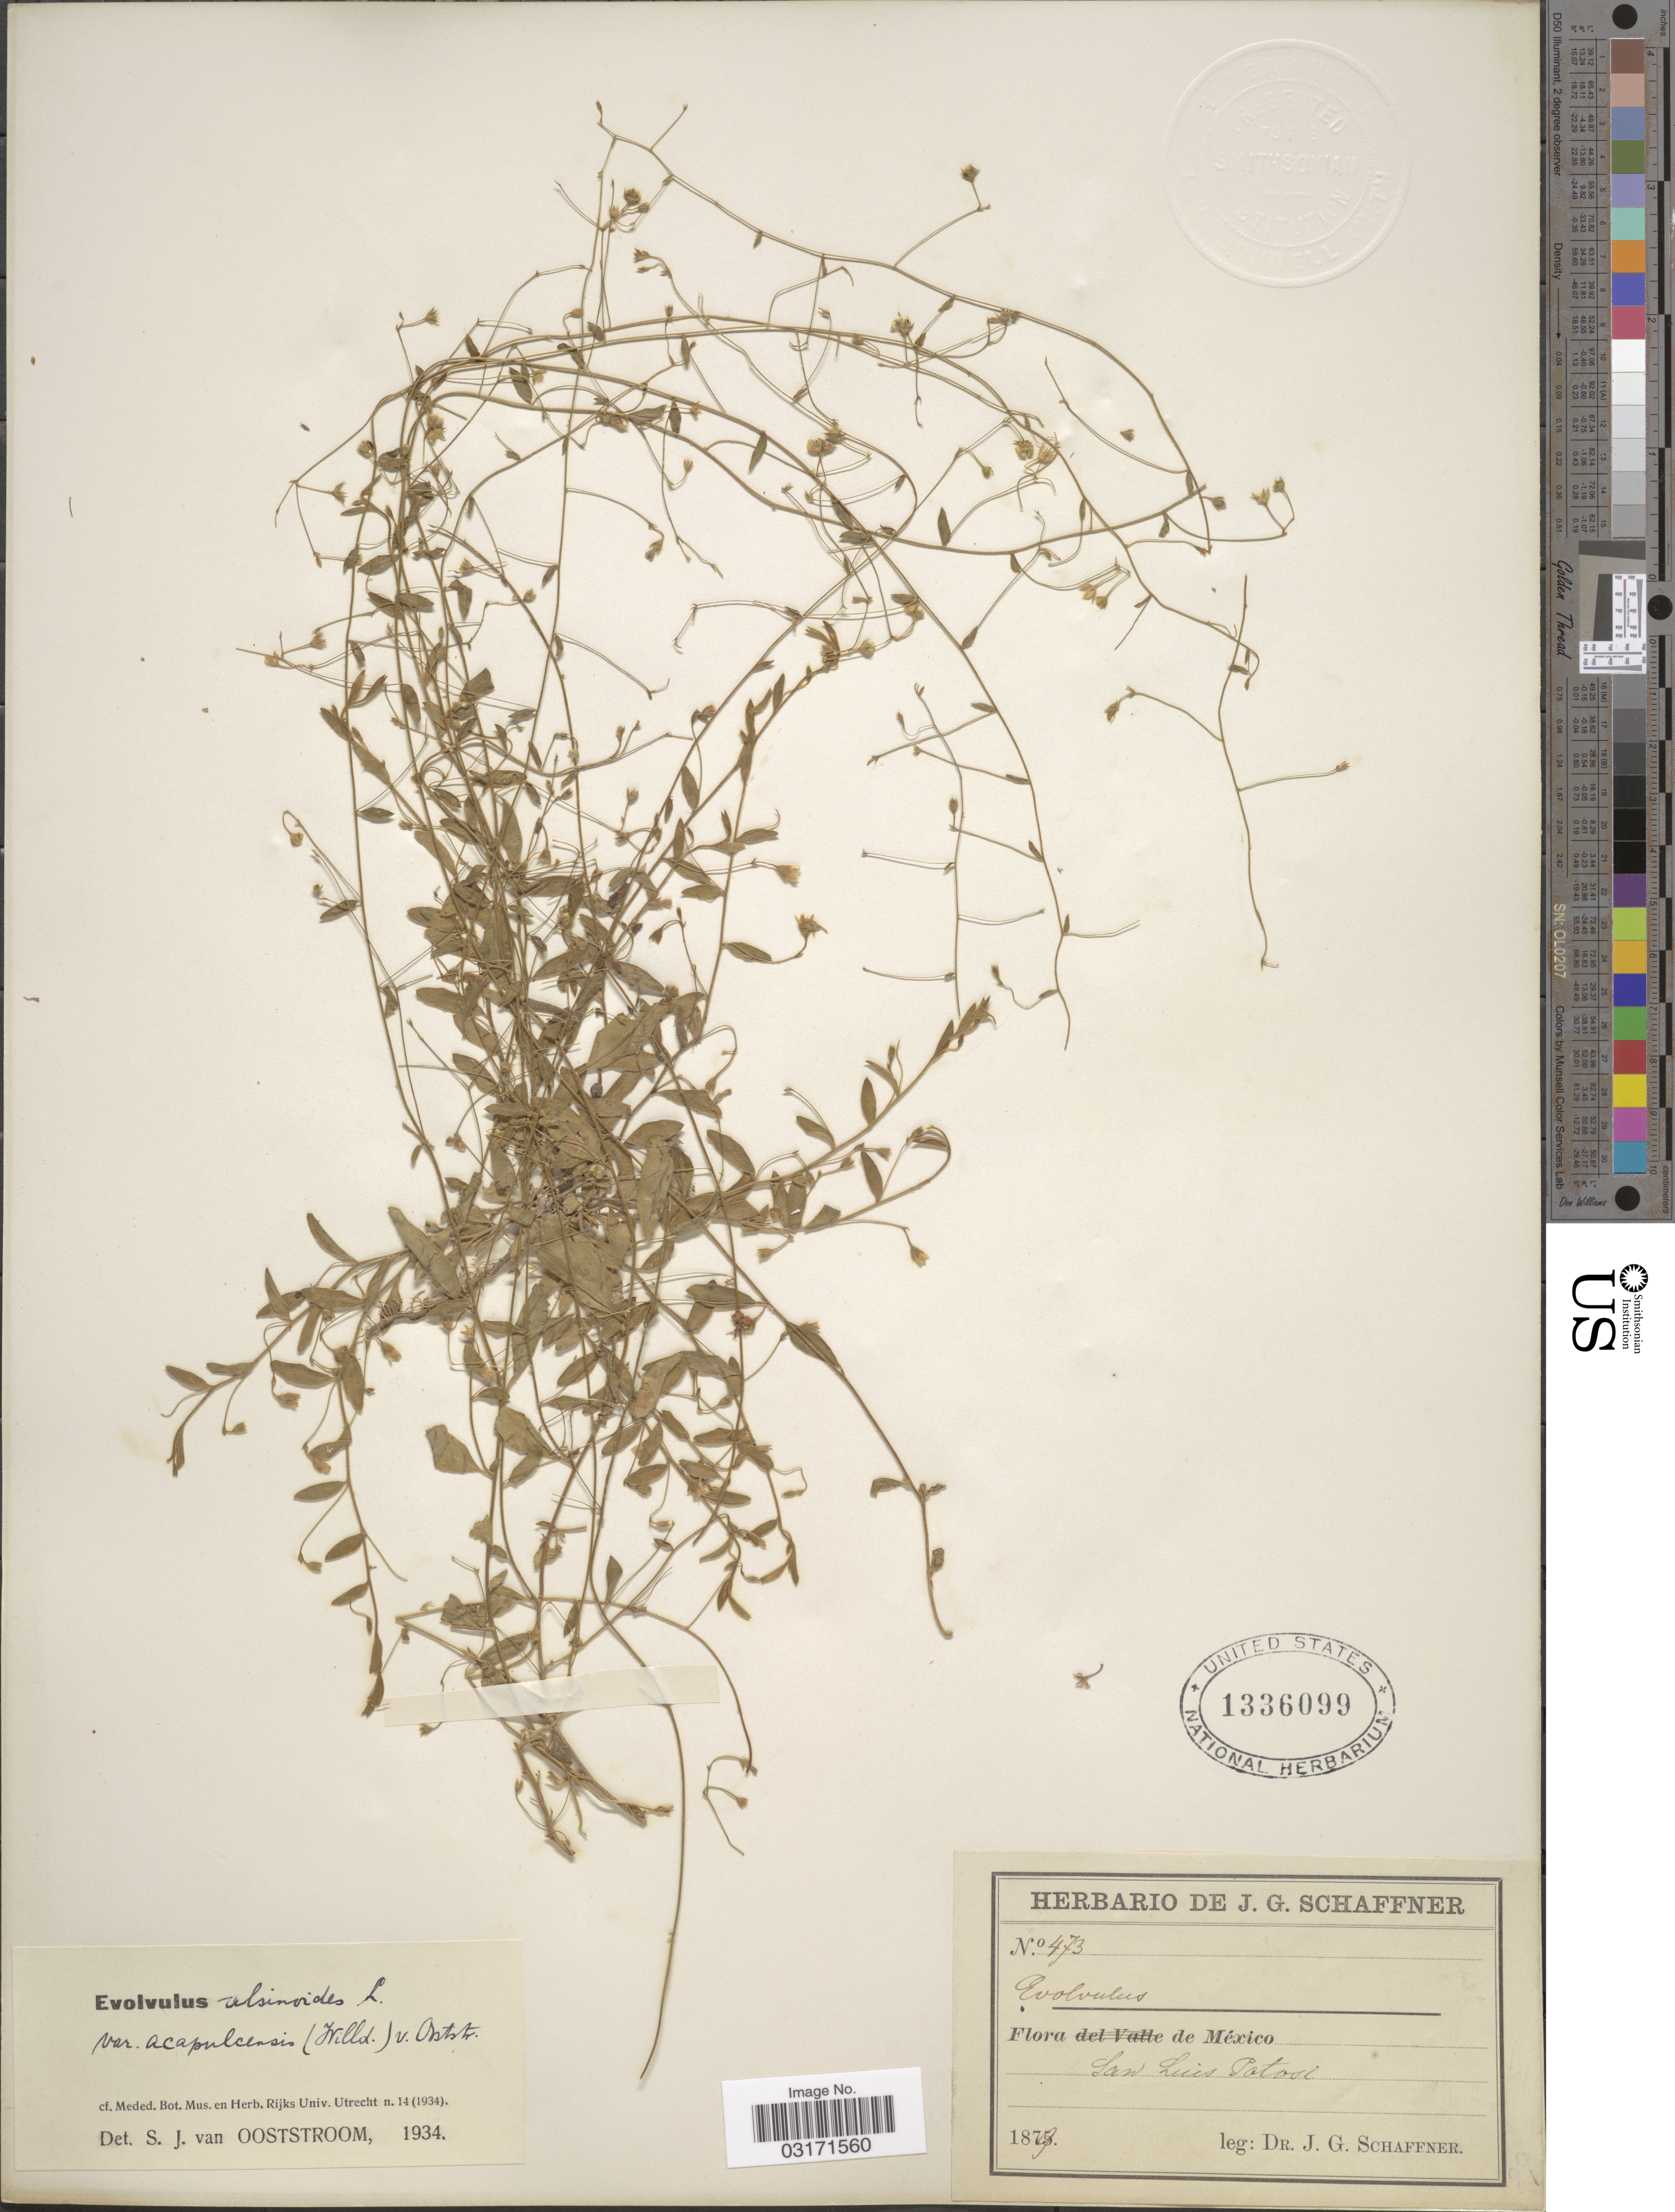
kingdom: Plantae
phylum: Tracheophyta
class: Magnoliopsida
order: Solanales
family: Convolvulaceae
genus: Evolvulus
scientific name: Evolvulus alsinoides var. acapulcensis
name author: (Willd. ex Schult.) Ooststr.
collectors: J. G. Schaffner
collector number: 473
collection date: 1879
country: Mexico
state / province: San Luis Potosí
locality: San Luis Potosi.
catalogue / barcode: US 1336099